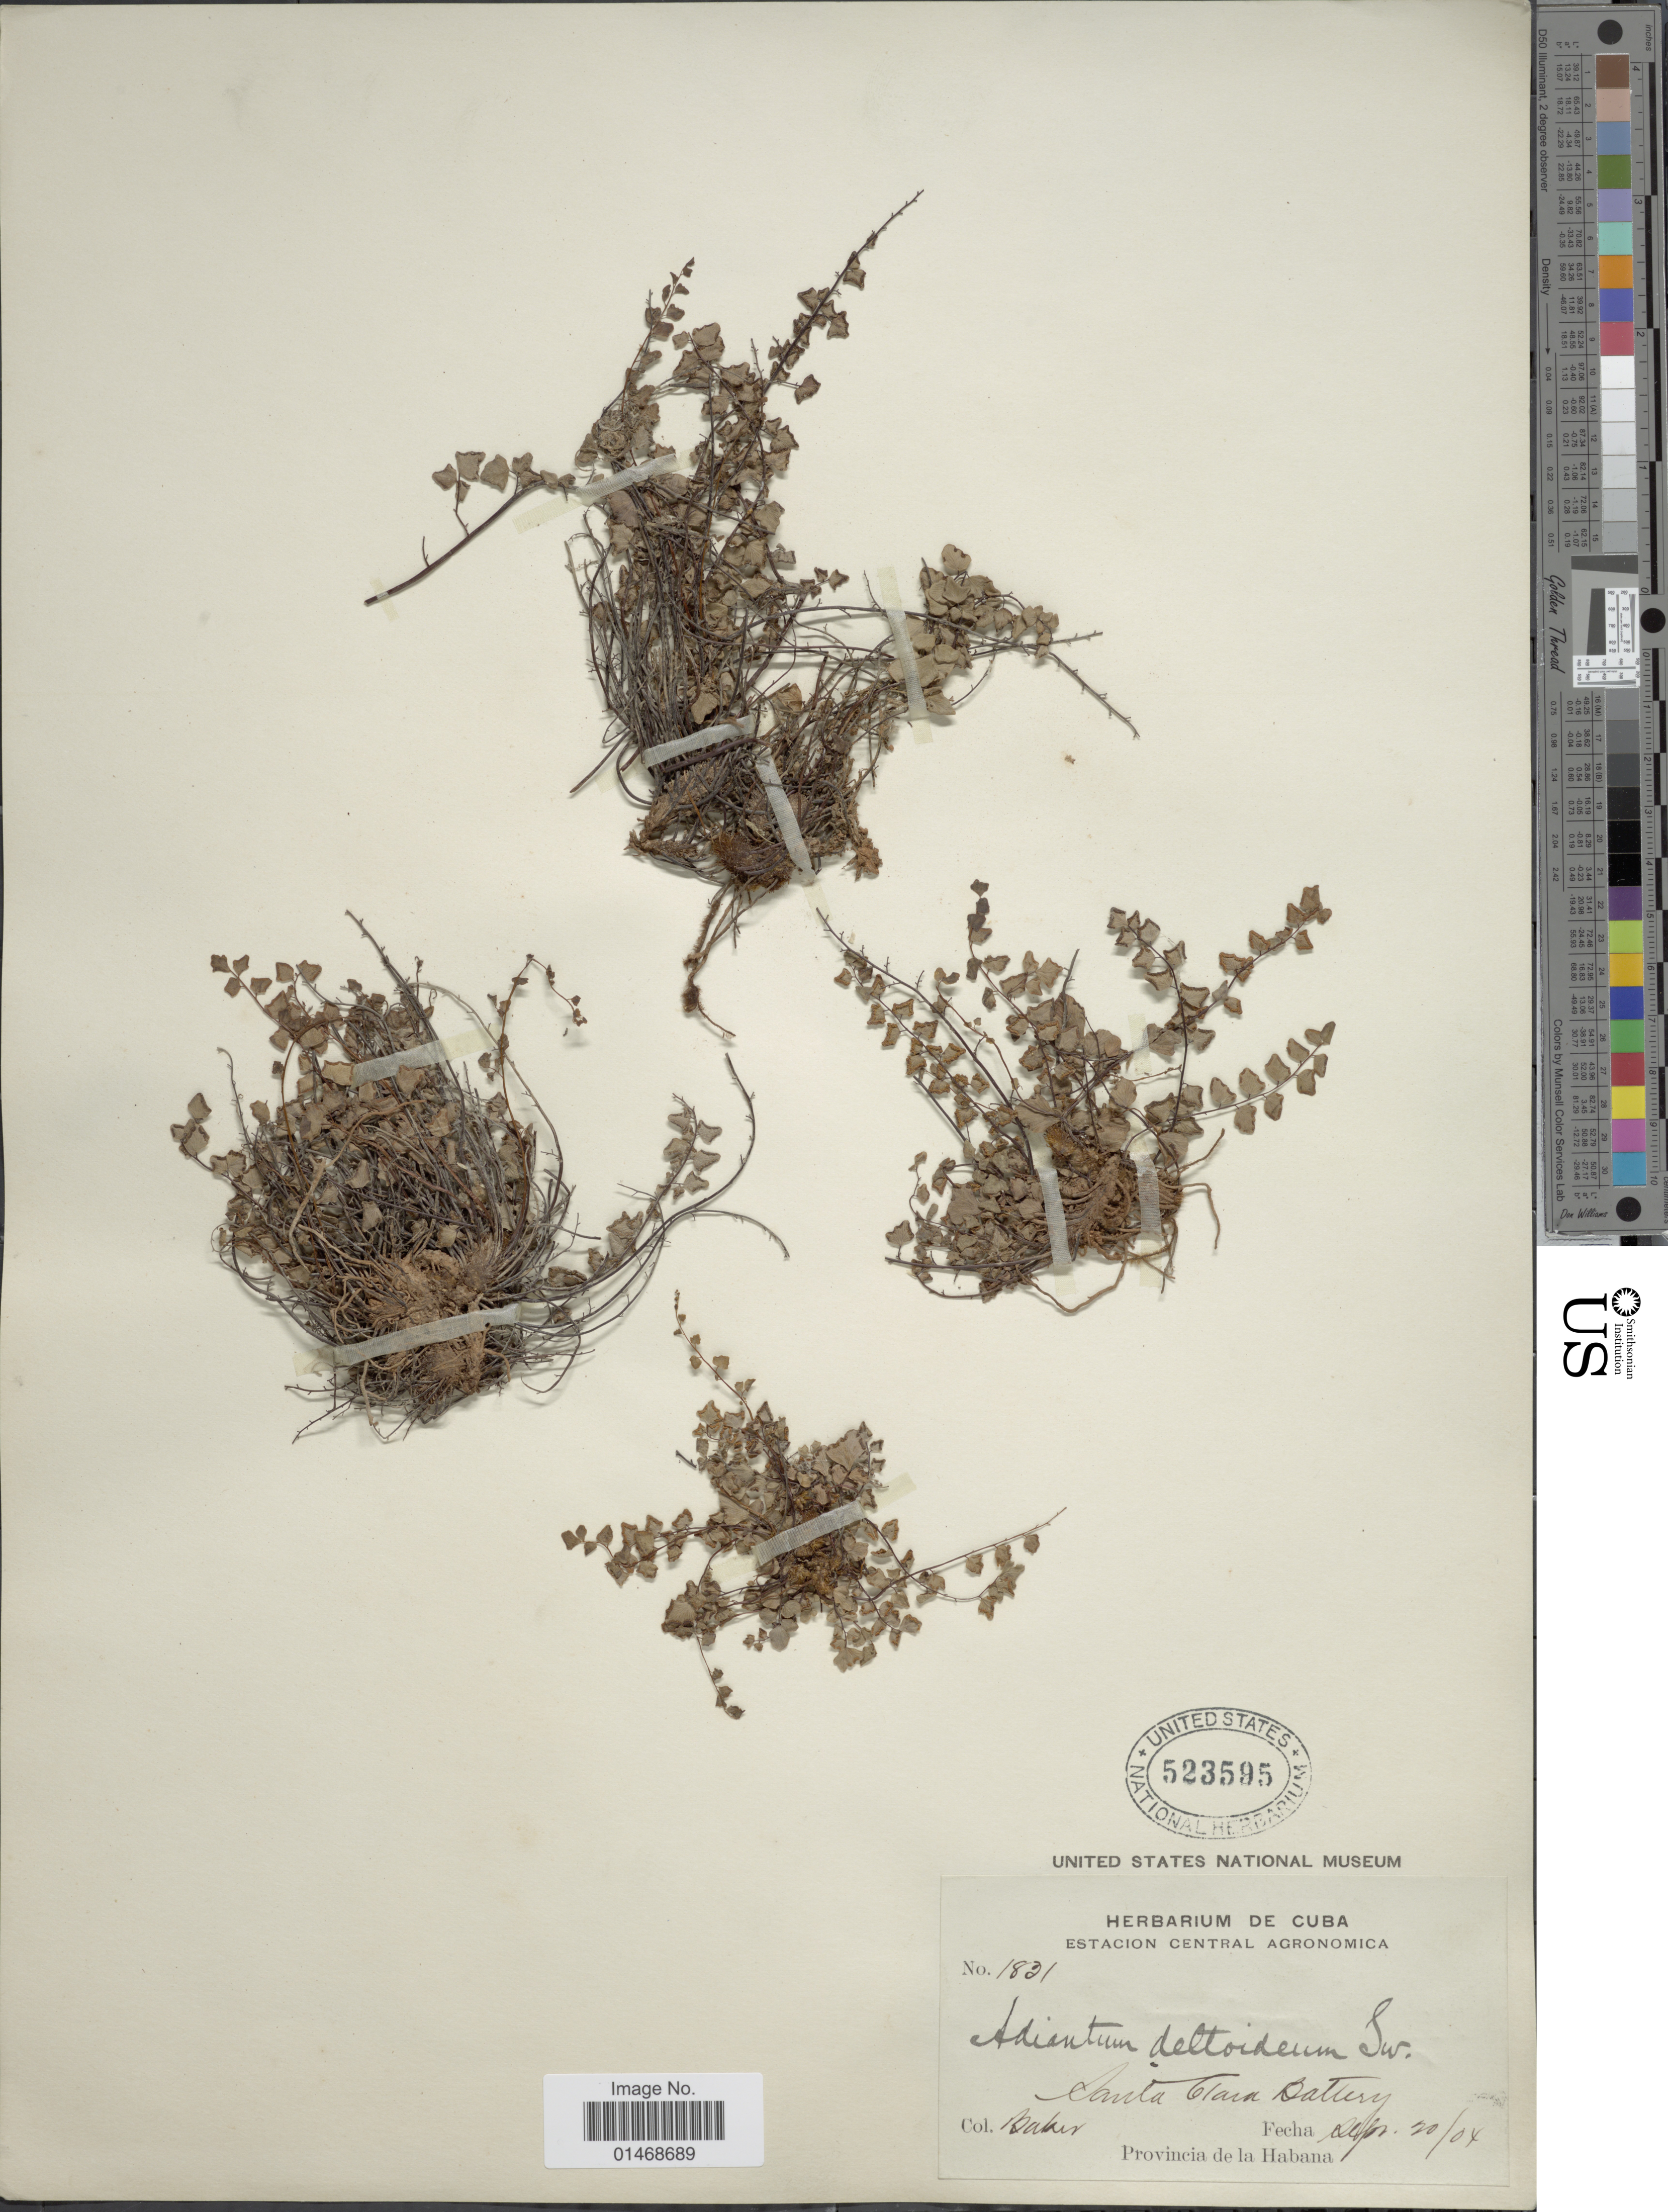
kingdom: Plantae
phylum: Tracheophyta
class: Polypodiopsida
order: Polypodiales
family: Pteridaceae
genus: Adiantum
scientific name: Adiantum deltoideum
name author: Sw.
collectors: -- Baker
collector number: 1831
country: Cuba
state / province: Las Villas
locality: Santa Clara Battery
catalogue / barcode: US 523595